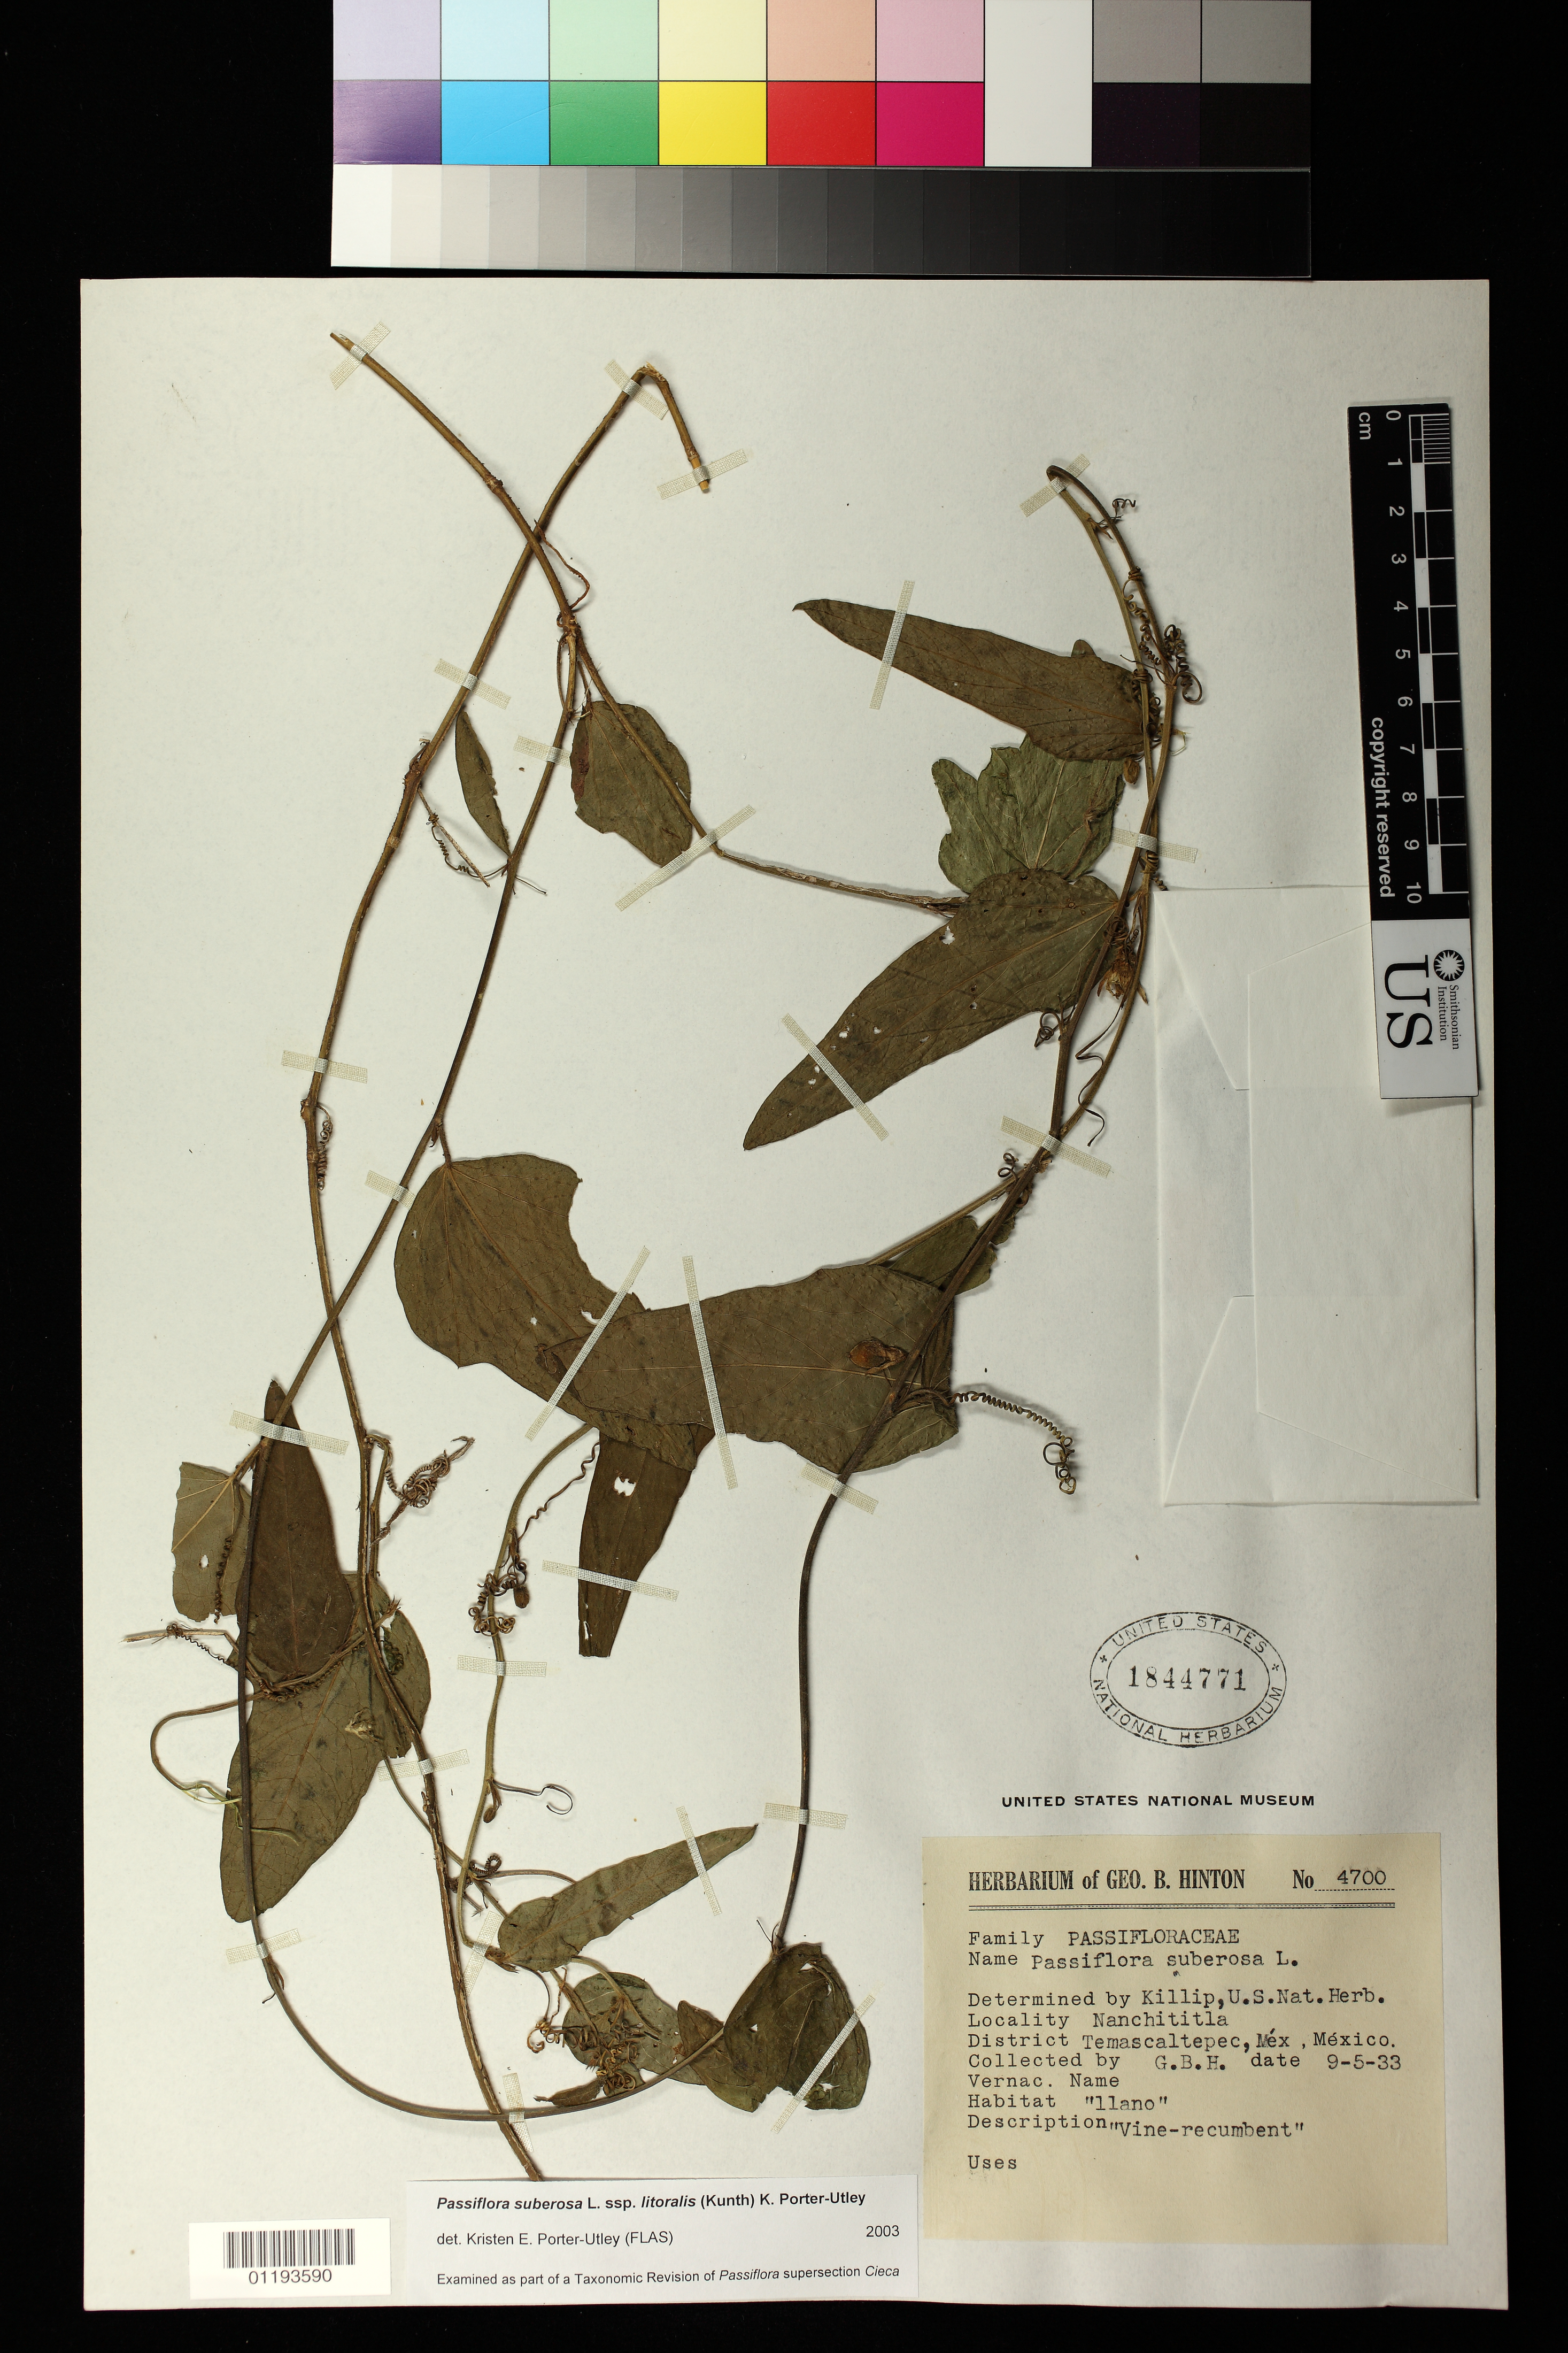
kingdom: Plantae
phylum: Tracheophyta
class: Magnoliopsida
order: Malpighiales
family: Passifloraceae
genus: Passiflora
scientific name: Passiflora suberosa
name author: L.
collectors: G. B. Hinton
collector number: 4700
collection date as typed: Sep 5 1933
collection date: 1933-09-05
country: Mexico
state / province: México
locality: Nanchititla, Temascaltepec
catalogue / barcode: US 1844771